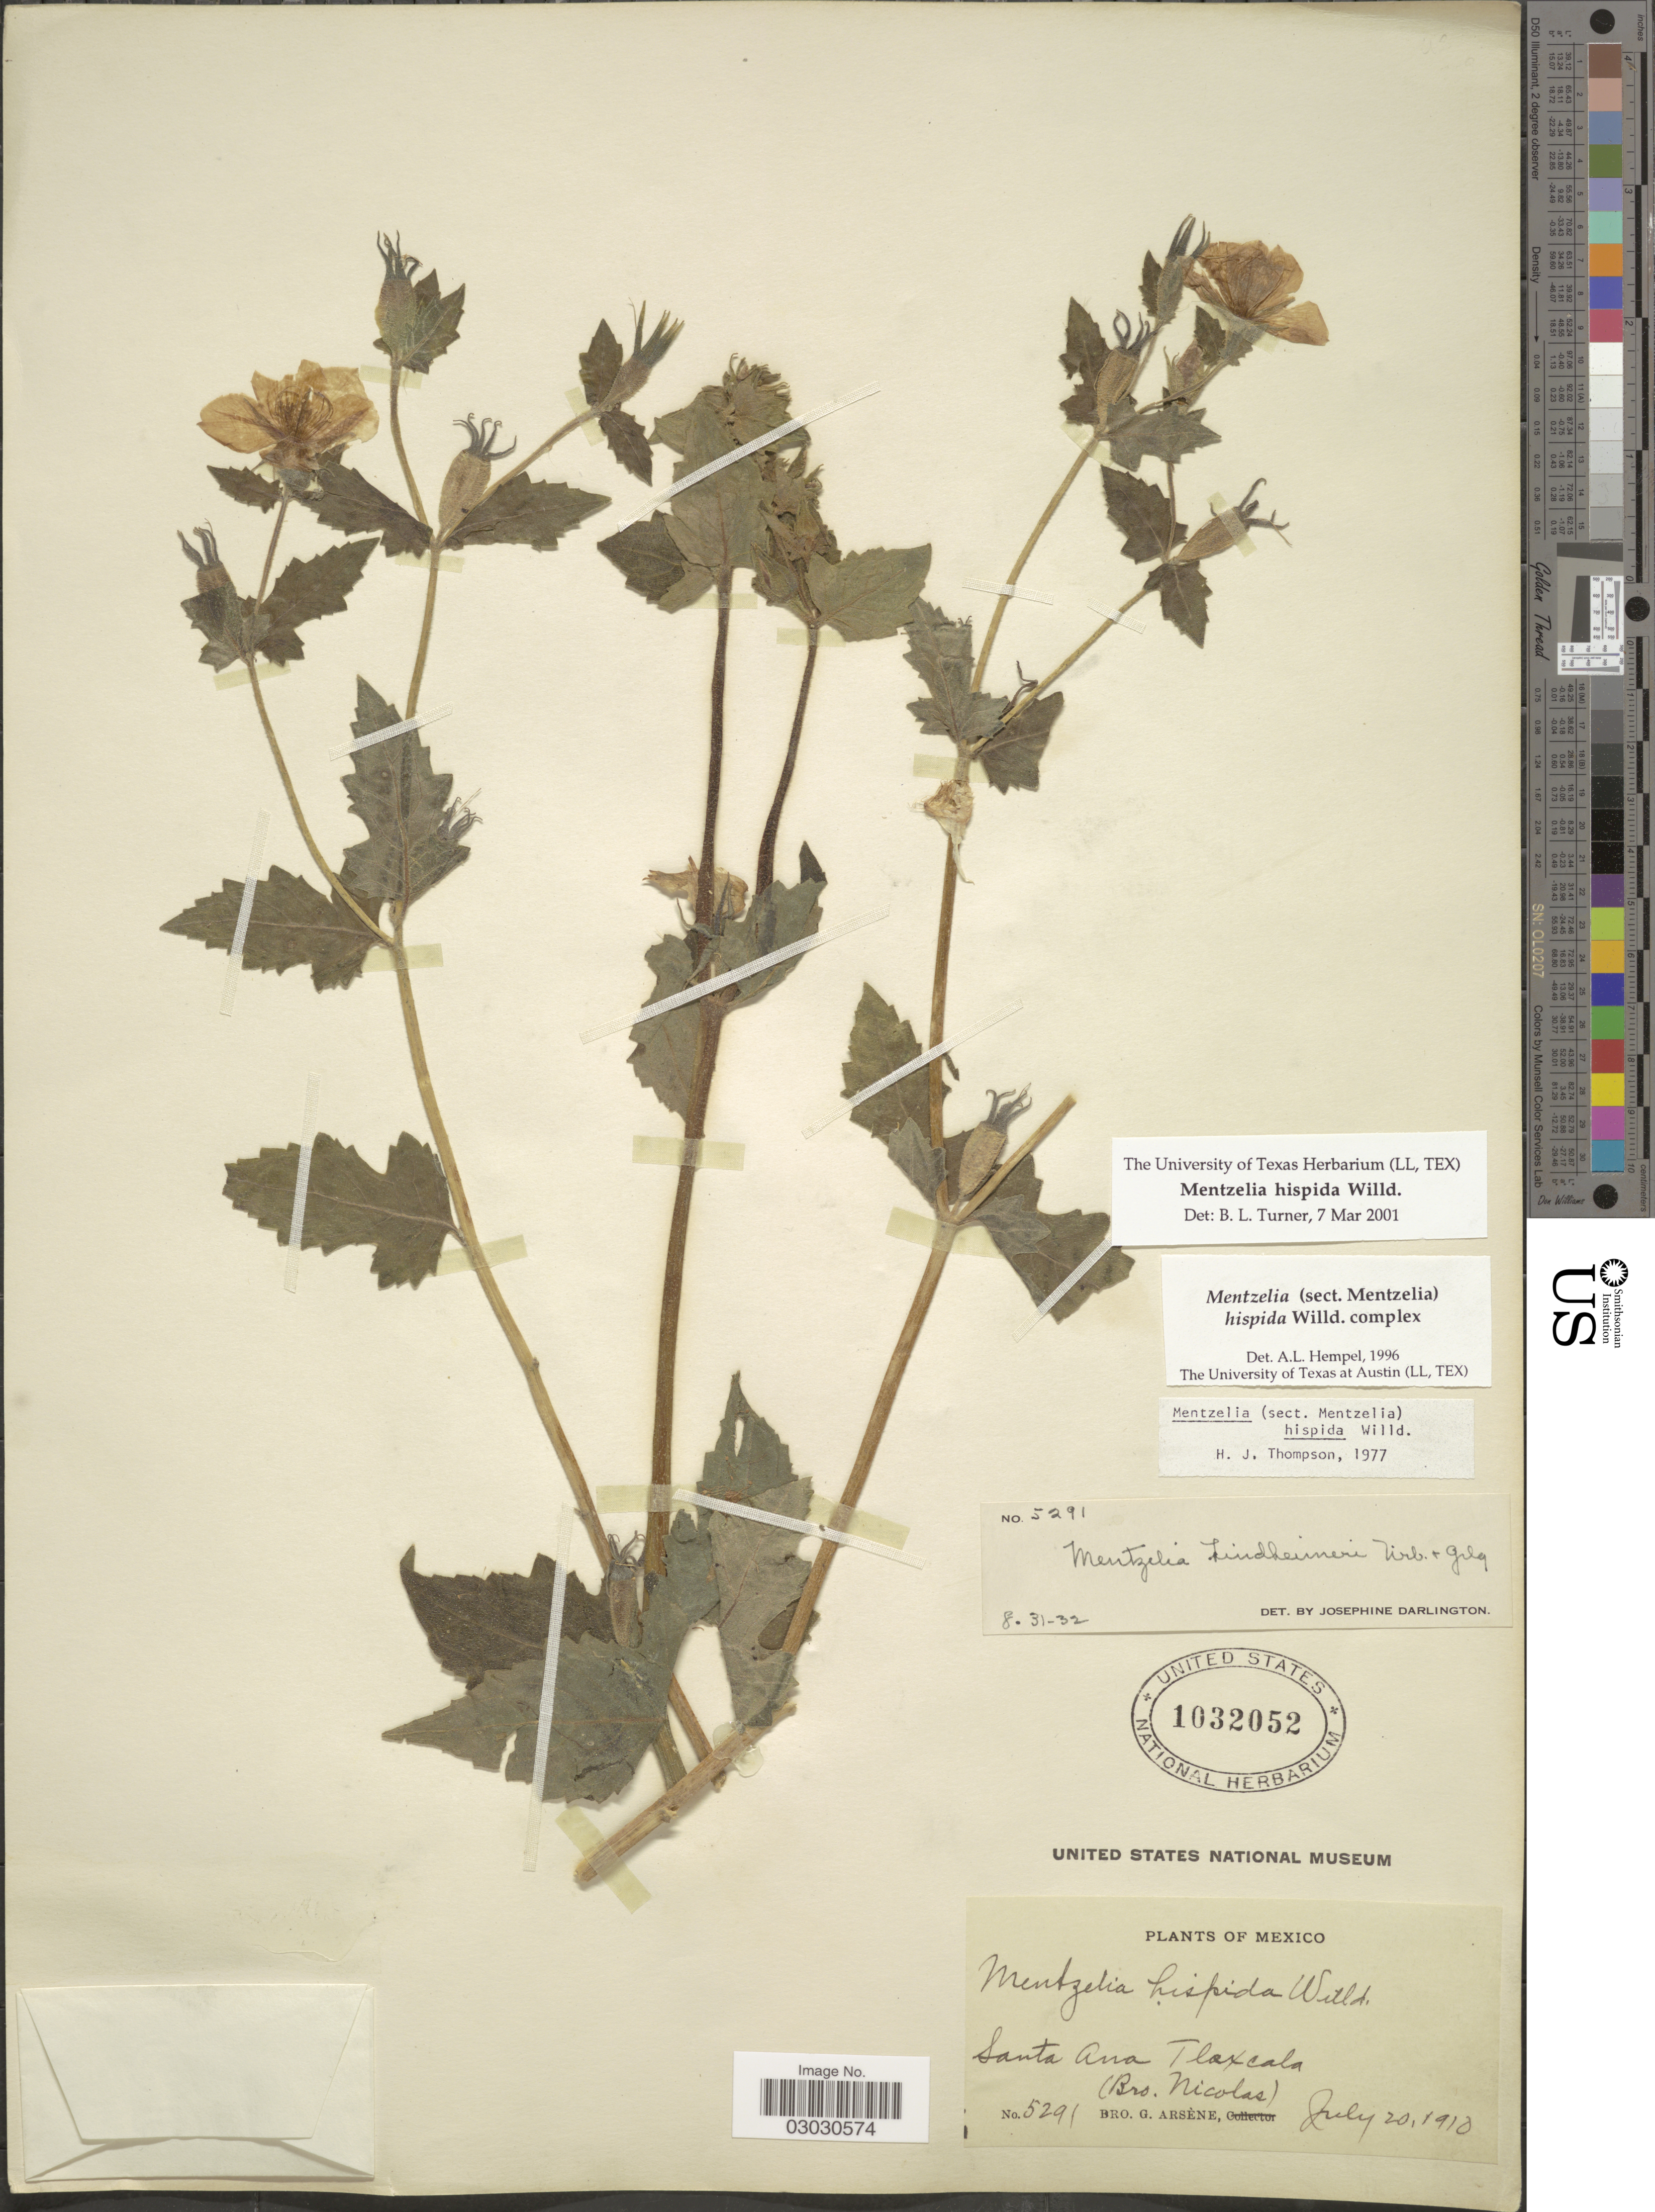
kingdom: Plantae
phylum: Tracheophyta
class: Magnoliopsida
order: Cornales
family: Loasaceae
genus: Mentzelia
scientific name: Mentzelia hispida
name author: Willd.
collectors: Bro. Nicolas & Bro. G. Arsène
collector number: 5291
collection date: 1910-07-20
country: Mexico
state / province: Tlaxcala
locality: Santa Ana. Tlaxcala.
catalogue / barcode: US 1032052